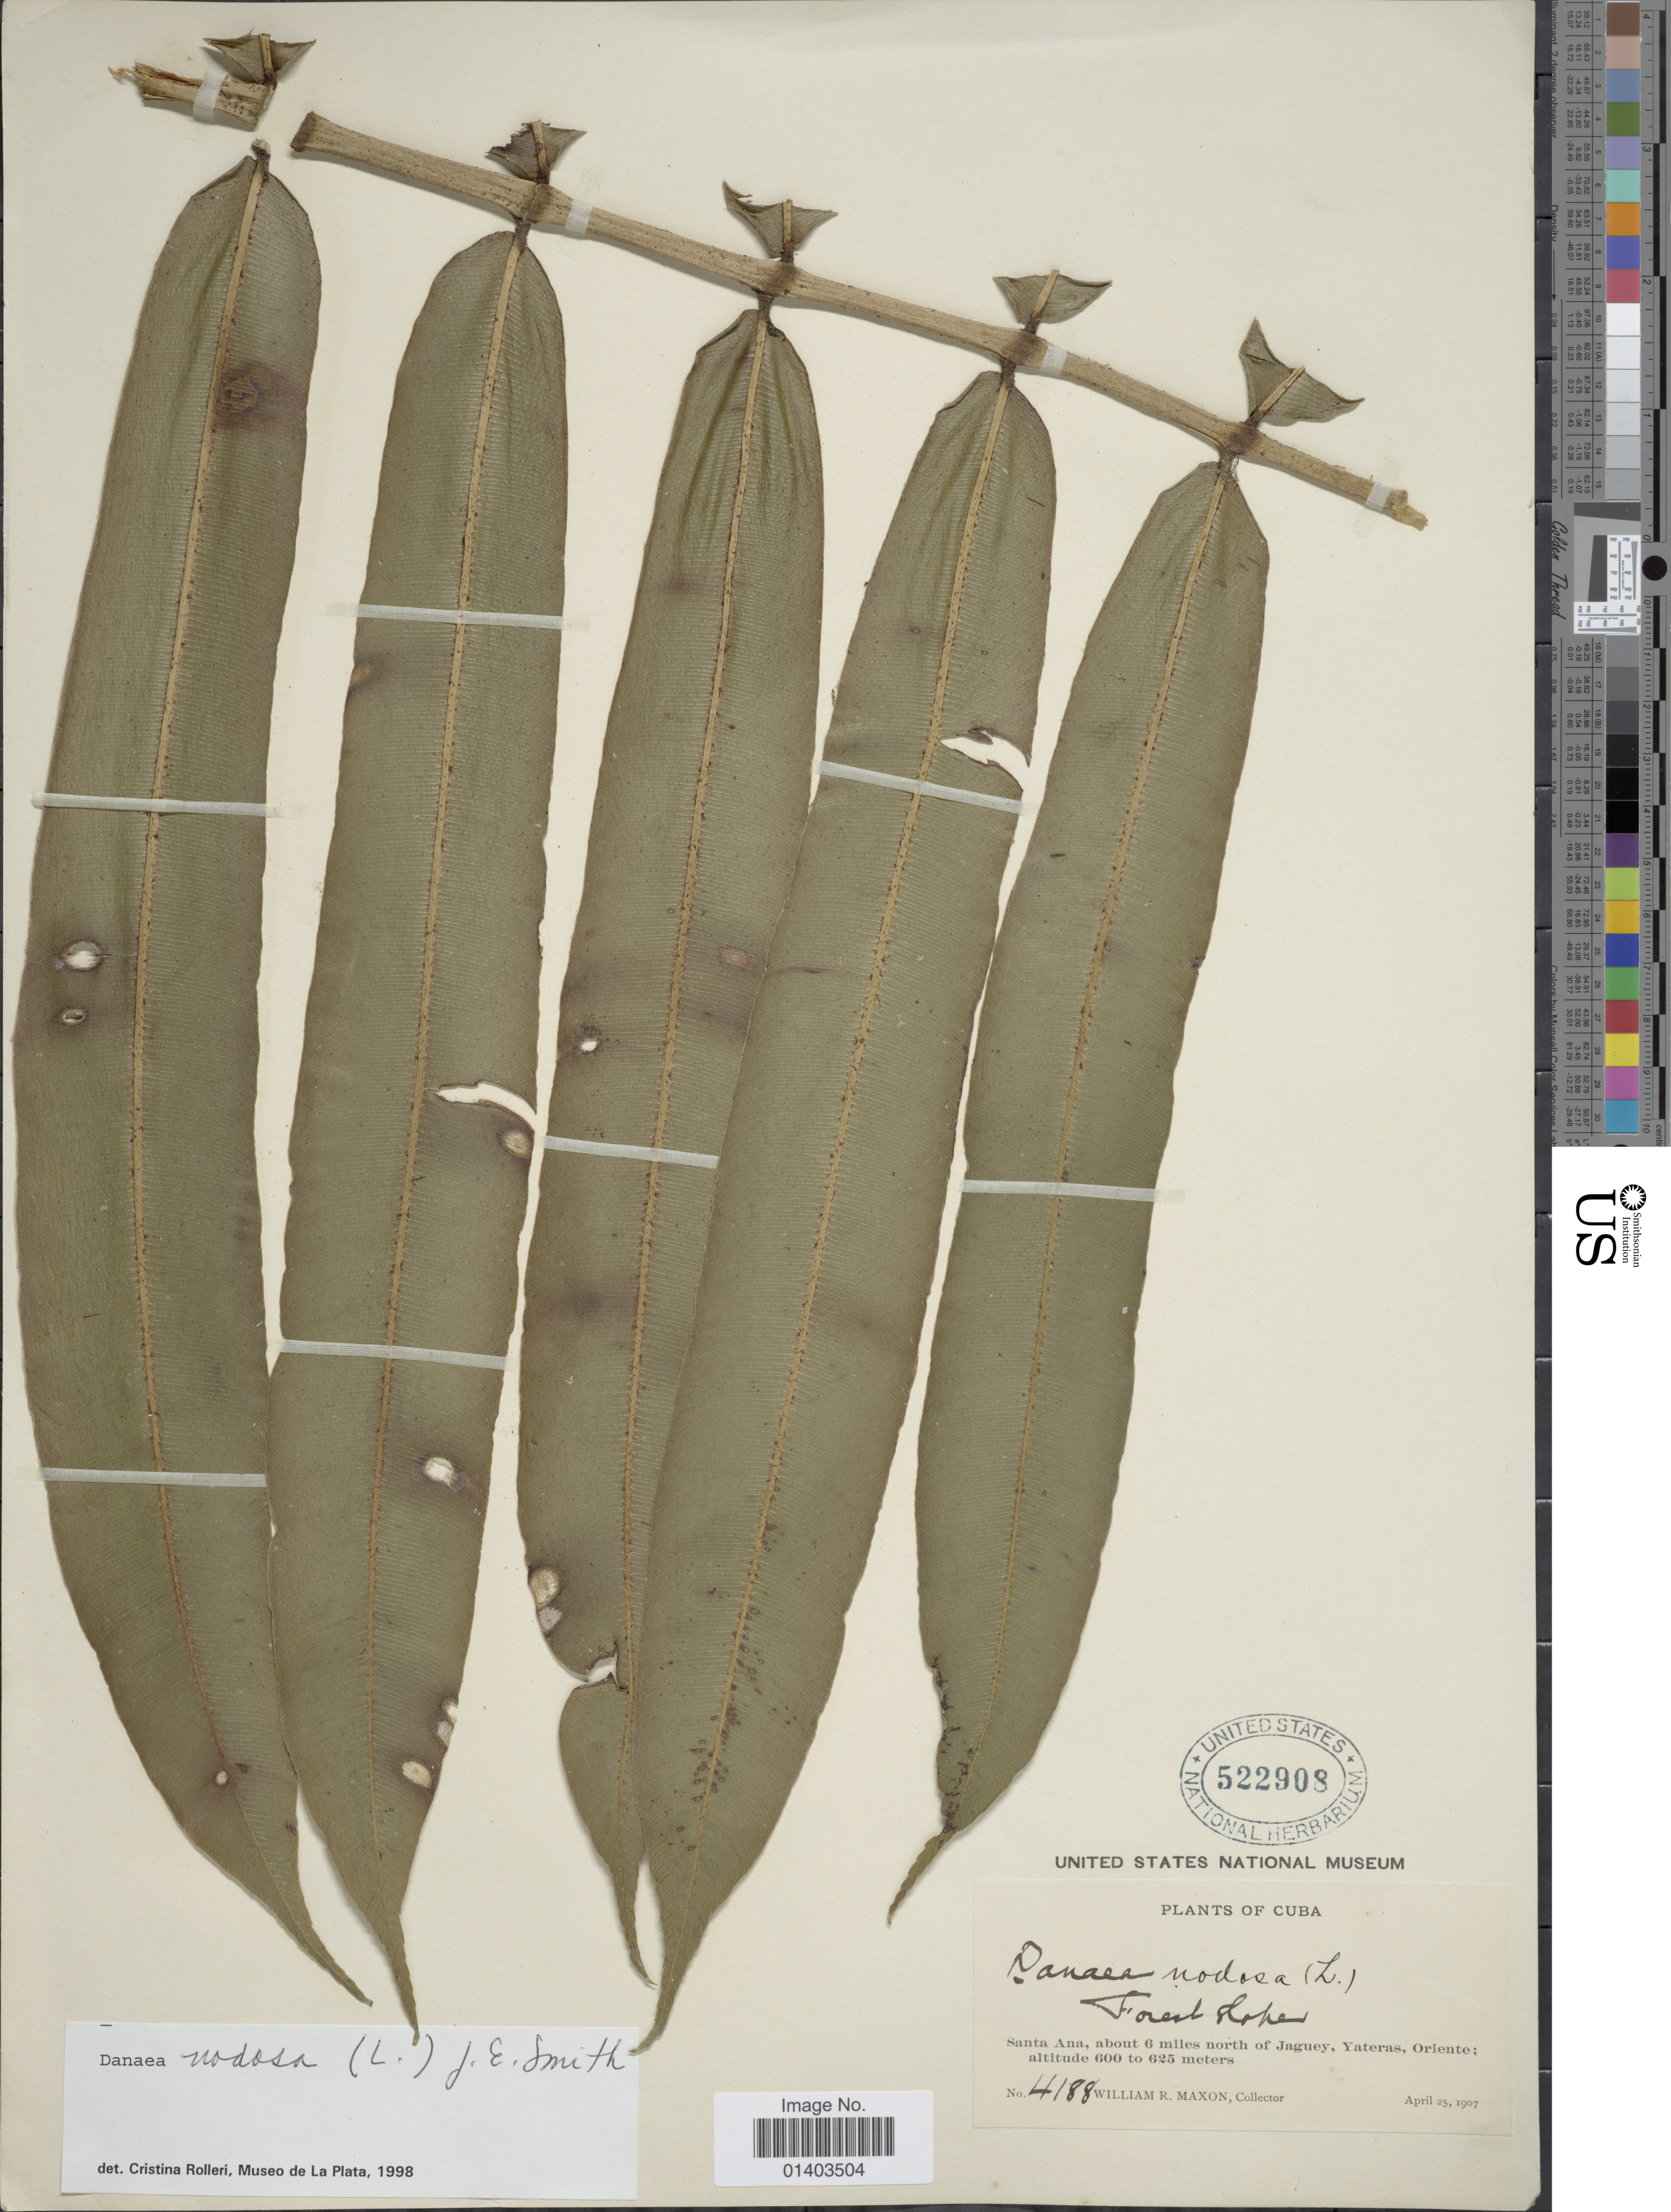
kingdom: Plantae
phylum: Tracheophyta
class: Polypodiopsida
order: Marattiales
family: Marattiaceae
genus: Danaea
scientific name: Danaea nodosa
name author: (L.) Sm.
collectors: W. R. Maxon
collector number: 4188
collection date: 1907-04-25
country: Cuba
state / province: Oriente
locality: Santa Ana, about 6 miles north of Jaguey, Yateras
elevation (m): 600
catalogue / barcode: US 522908